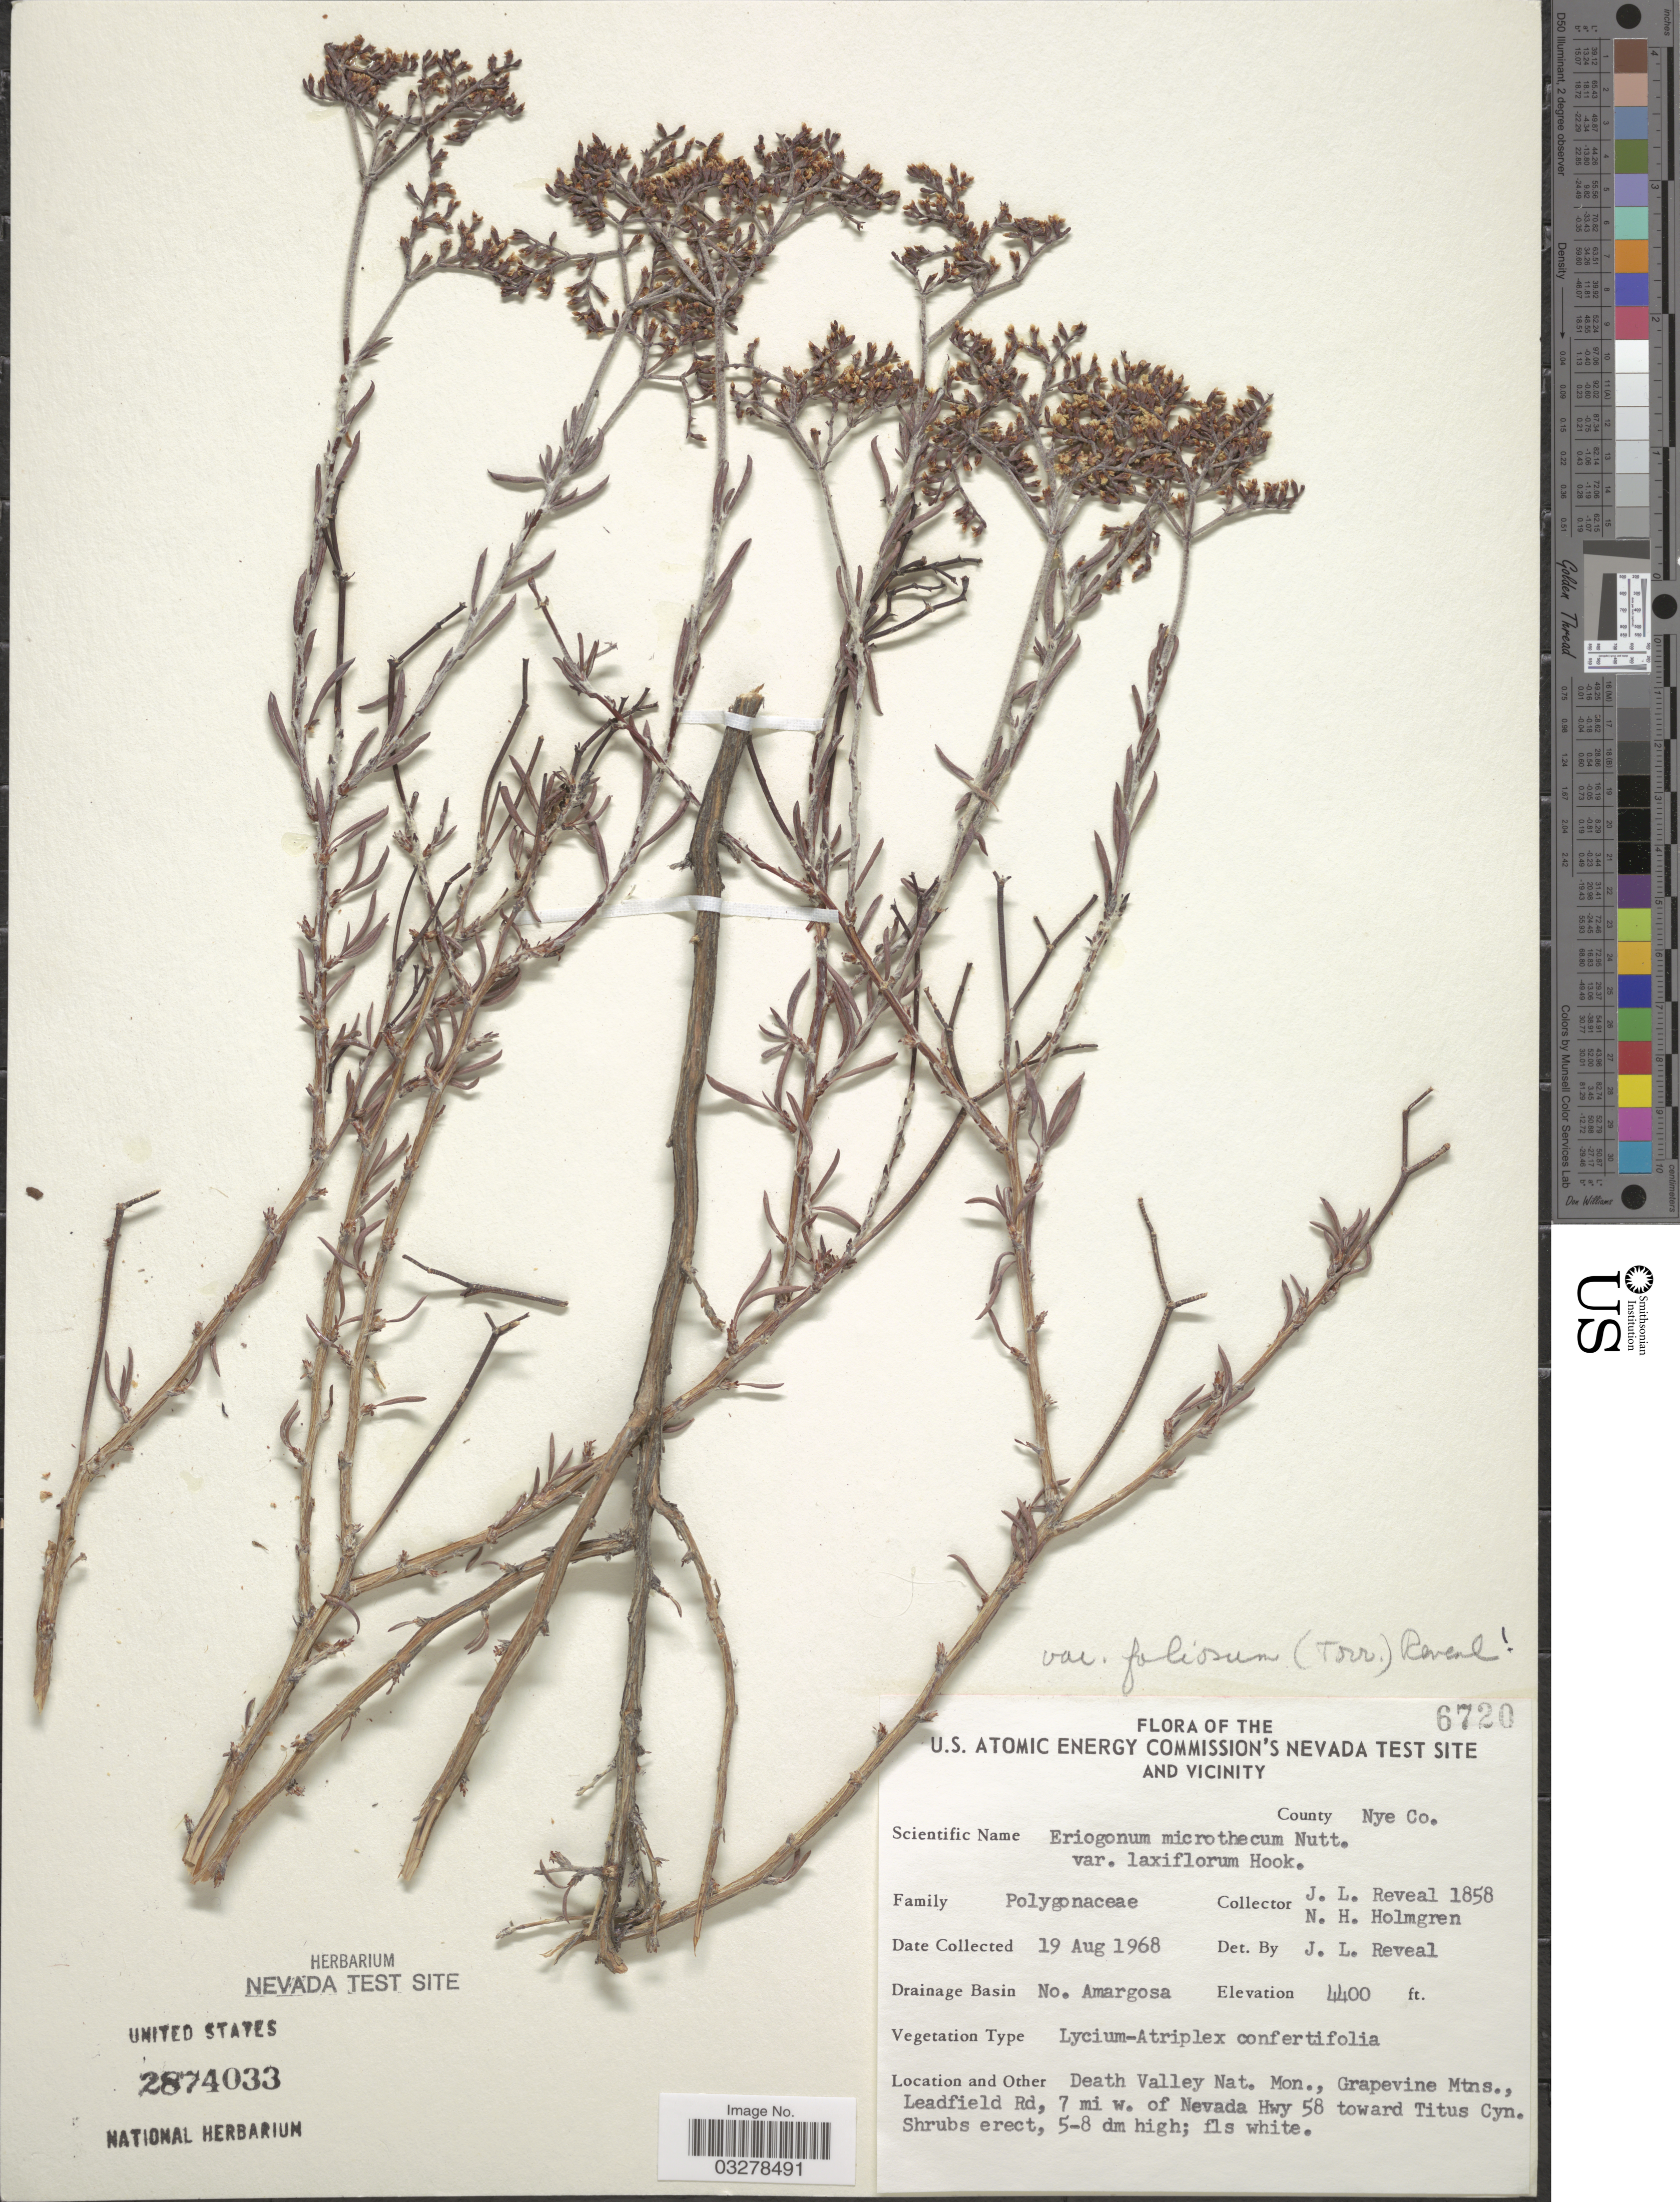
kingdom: Plantae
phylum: Tracheophyta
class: Magnoliopsida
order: Caryophyllales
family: Polygonaceae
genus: Eriogonum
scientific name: Eriogonum microtheca var. foliosum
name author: (Torr. & A. Gray) Reveal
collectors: J. L. Reveal & N. H. Holmgren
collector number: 1858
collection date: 1968-08-19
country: United States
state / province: Nevada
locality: U.S. Atomic Energy Commission's Nevada Test Site and Vicinity. County Nye Co. Drainage Basin No. Amargosa. Death Valley Nat. Mon., Grapevine Mtns., Leadfield Rd, 7 mi w. of Nevada Hwy 58 toward Titus Cyn.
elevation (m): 1341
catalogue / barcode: US 2874033